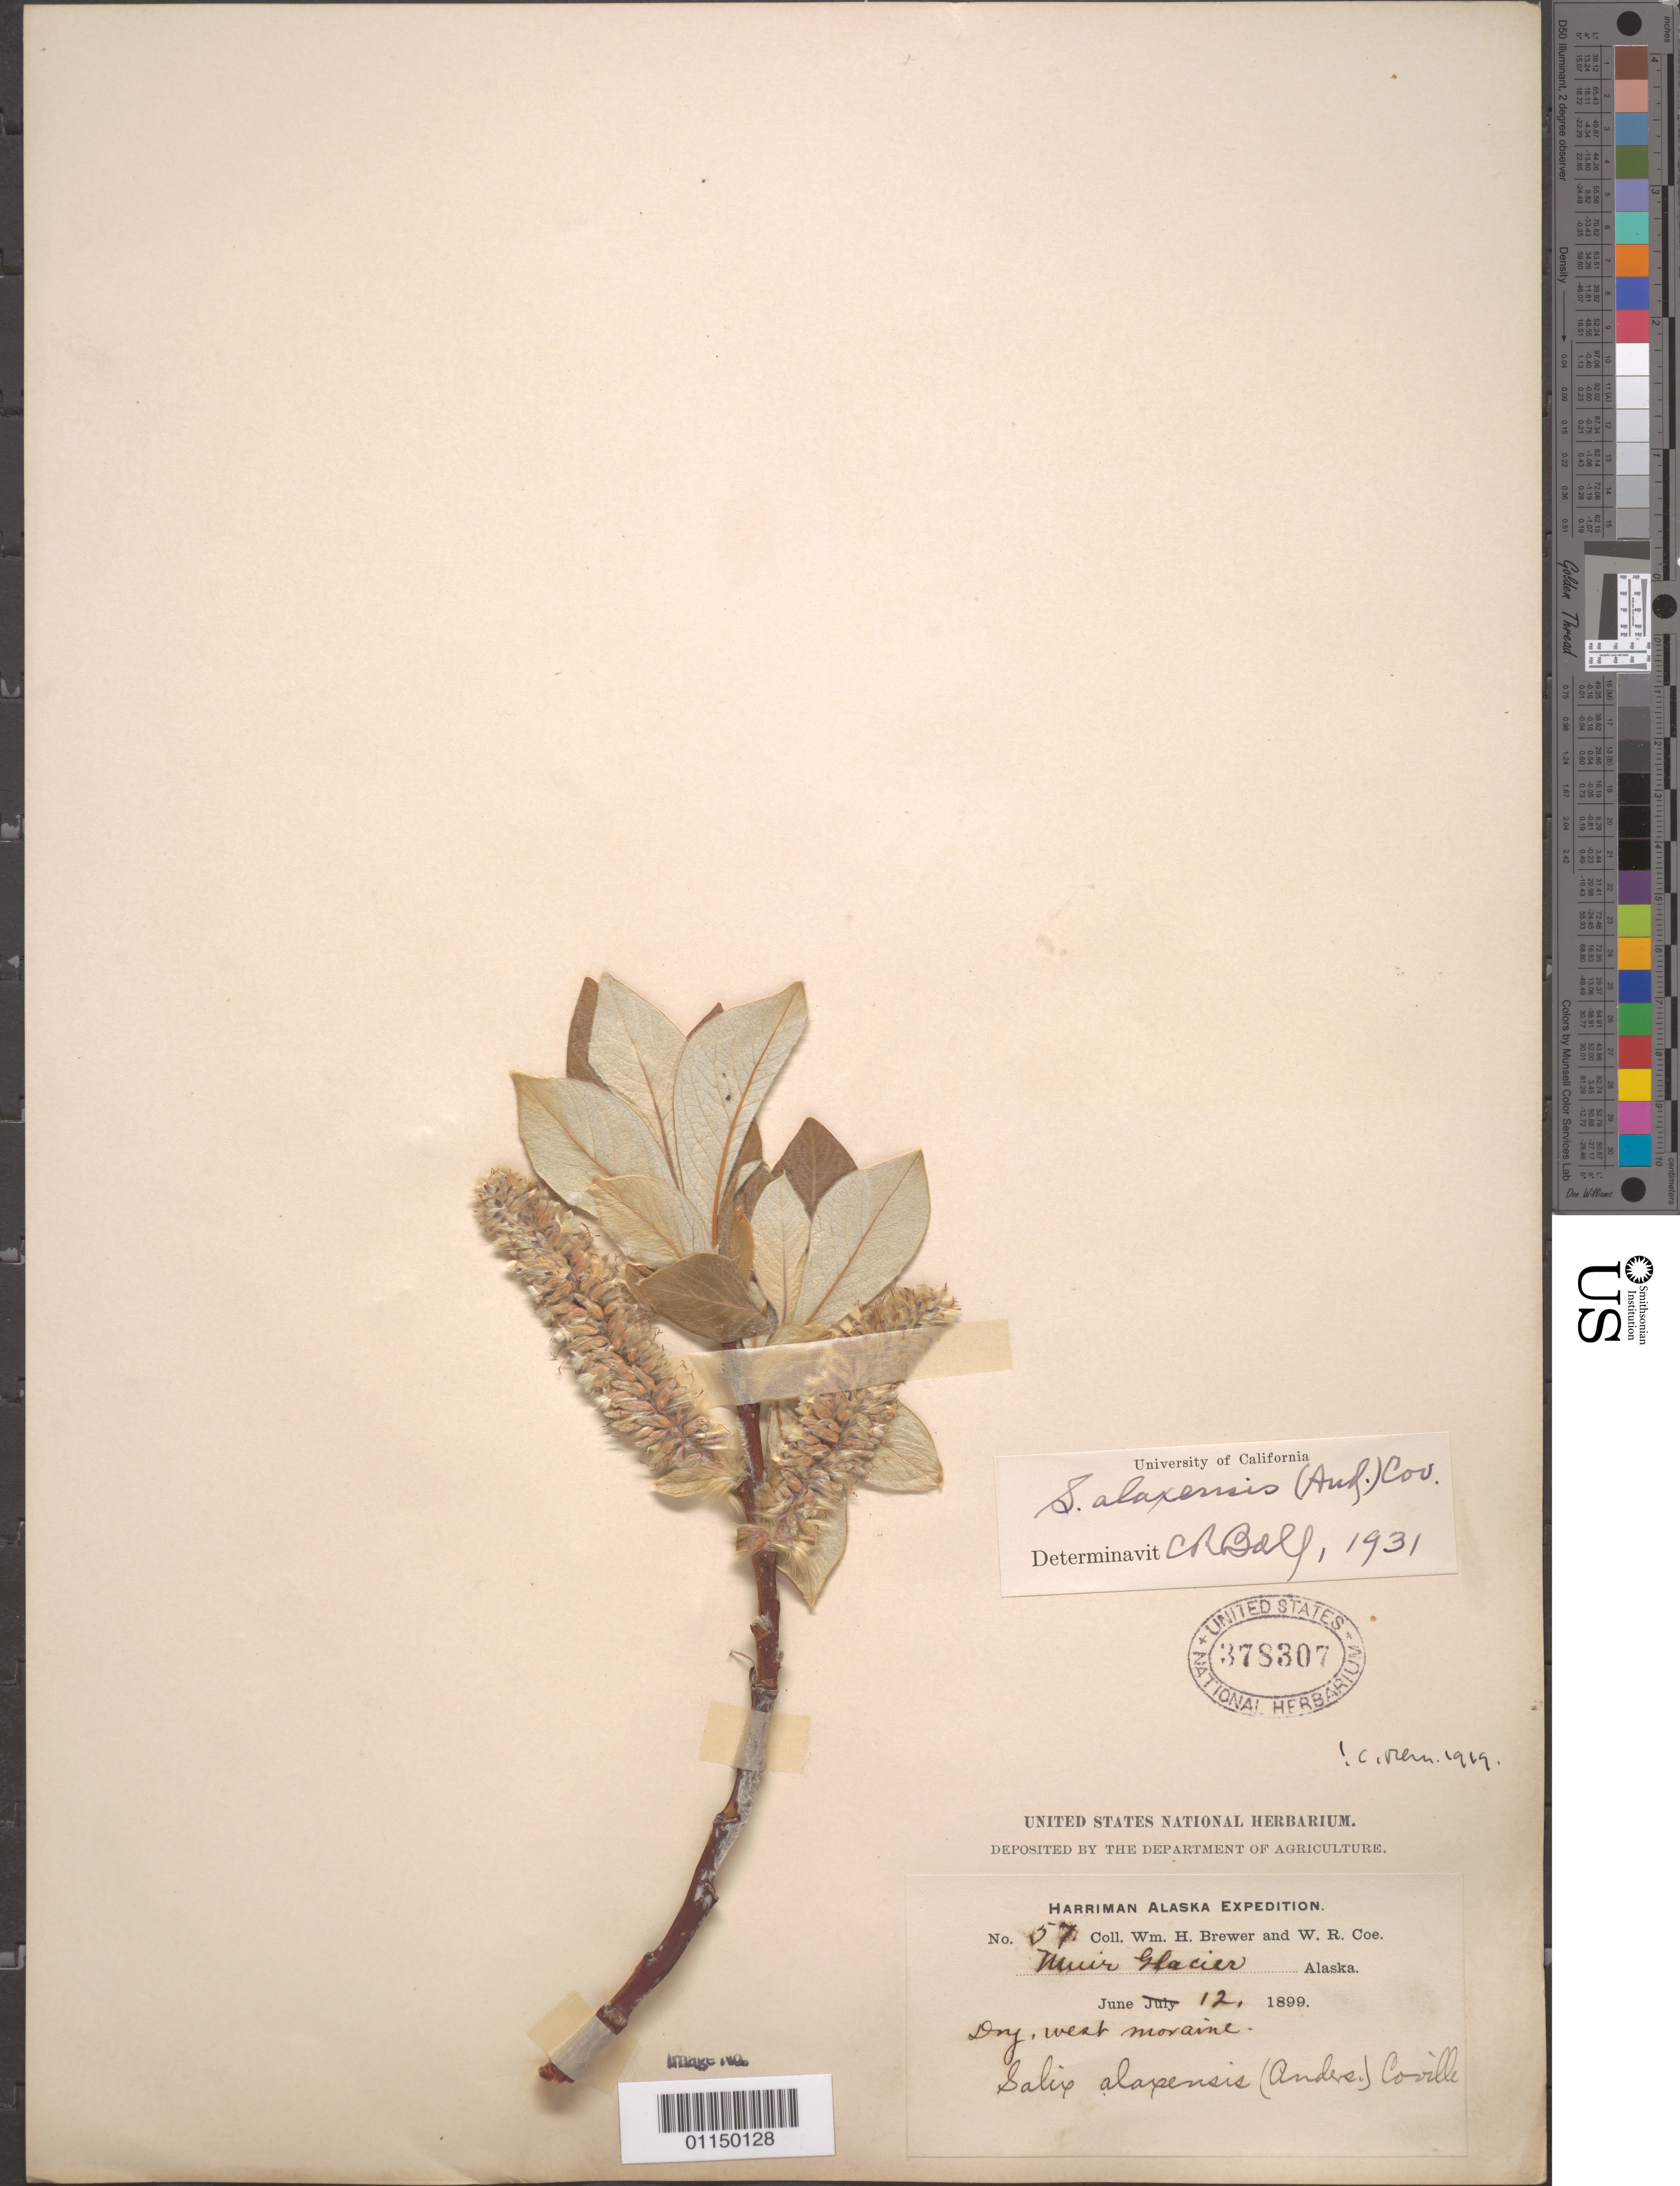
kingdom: Plantae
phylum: Tracheophyta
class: Magnoliopsida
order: Malpighiales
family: Salicaceae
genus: Salix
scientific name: Salix alaxensis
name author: (Andersson) Coville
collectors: W. H. Brewer & W. Coe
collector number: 57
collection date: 1899-06-12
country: United States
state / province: Alaska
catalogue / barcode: US 378307